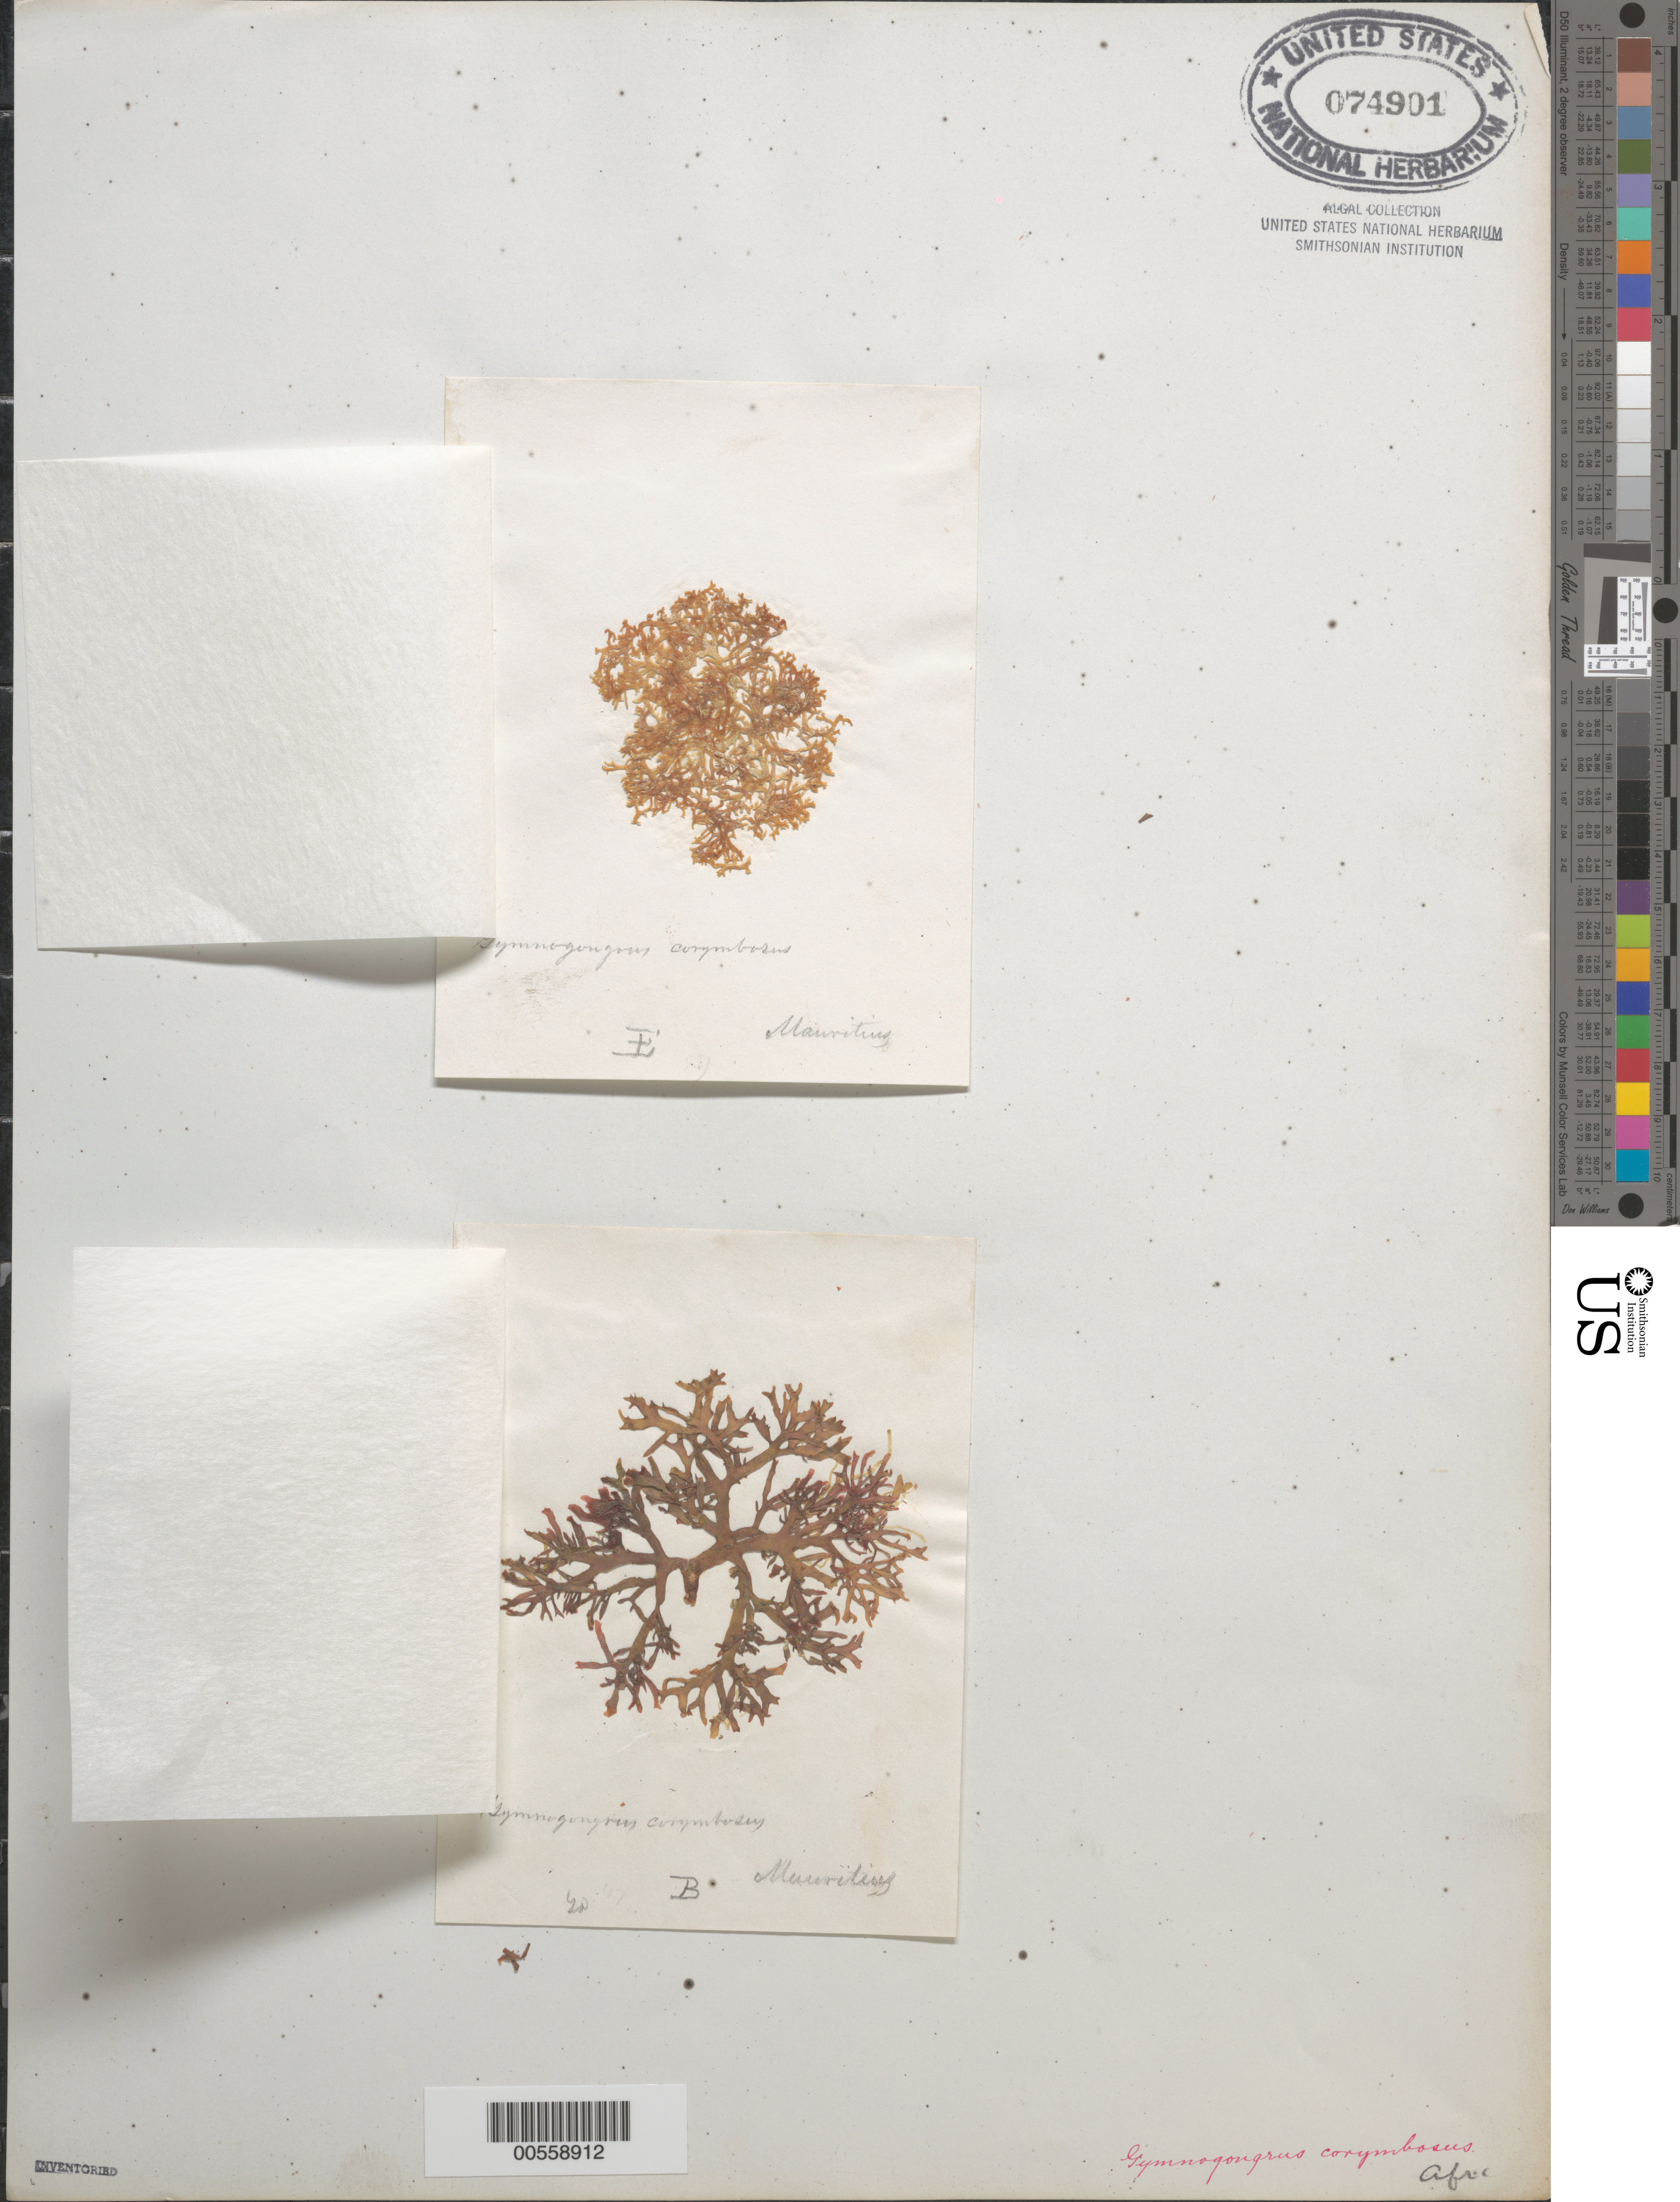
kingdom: Plantae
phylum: Rhodophyta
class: Florideophyceae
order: Gigartinales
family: Phyllophoraceae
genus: Ahnfeltiopsis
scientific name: Ahnfeltiopsis glomerata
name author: (J. Agardh) P.C. Silva & DeCew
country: Mauritius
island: Mauritius Island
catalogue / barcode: US 74901